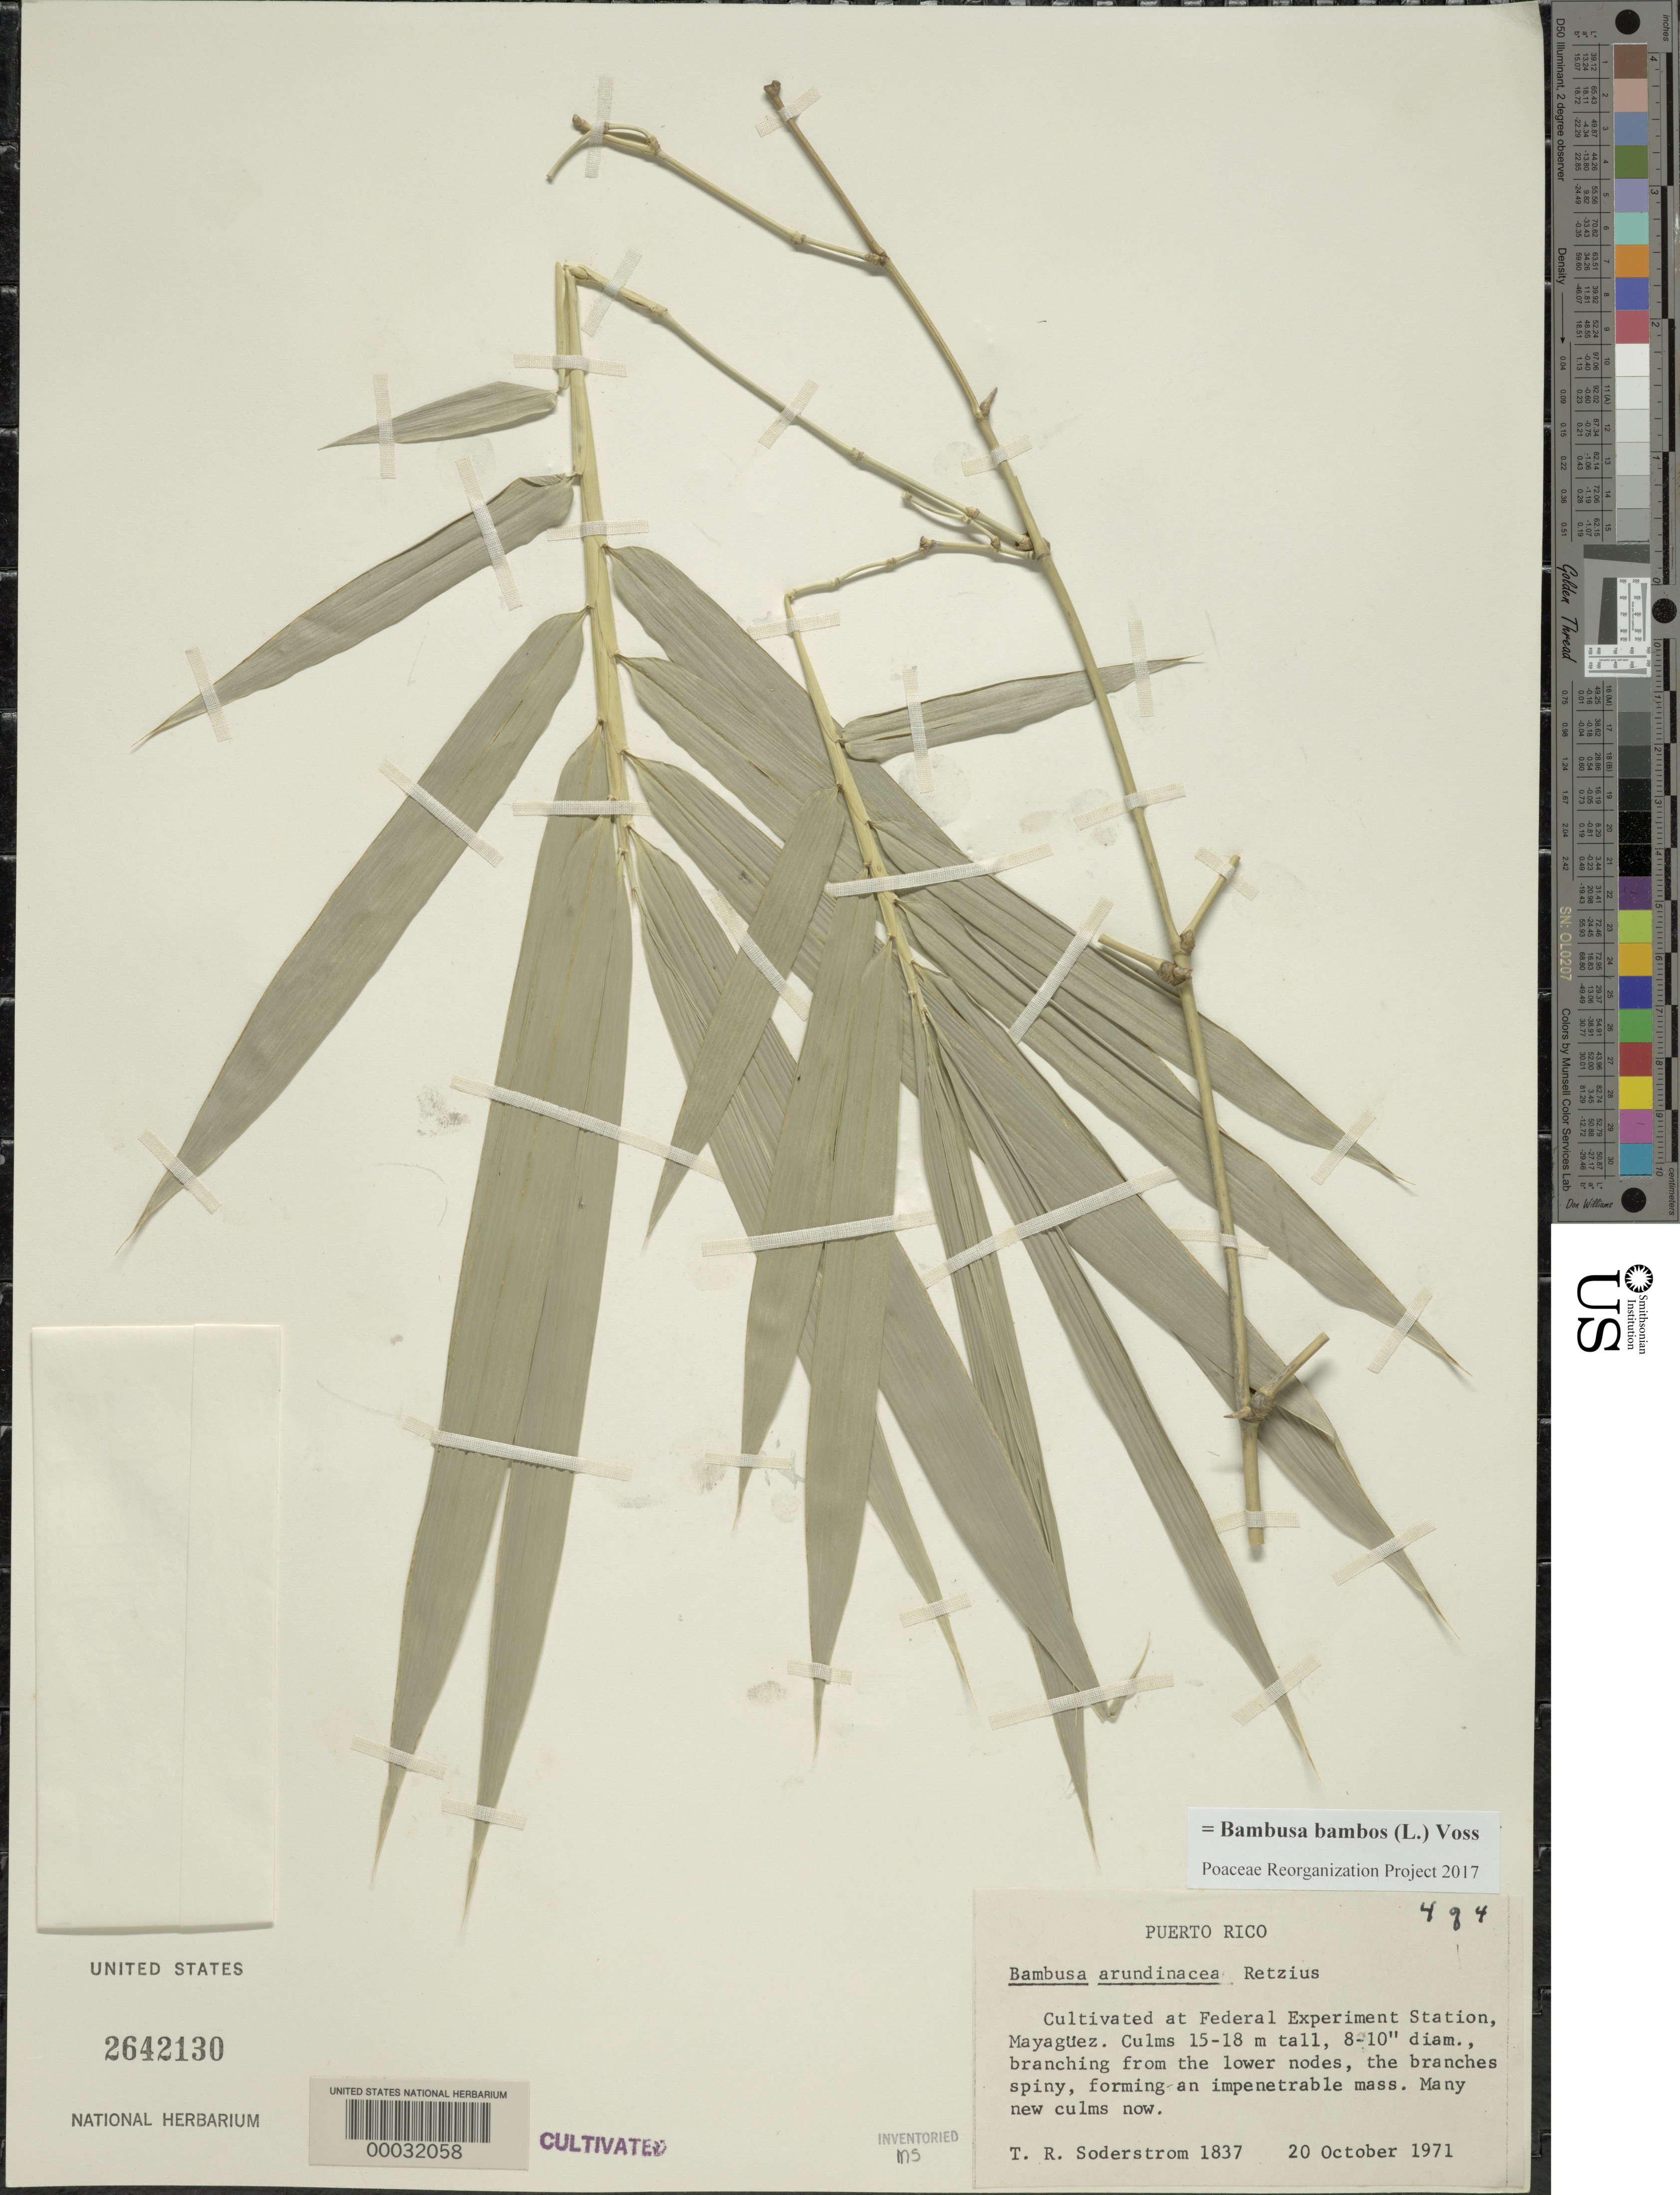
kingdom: Plantae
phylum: Tracheophyta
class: Liliopsida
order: Poales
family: Poaceae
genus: Bambusa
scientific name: Bambusa bambos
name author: (L.) Voss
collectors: T. R. Soderstrom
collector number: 1837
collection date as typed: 20 Oct 1971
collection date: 1971-10-20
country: Puerto Rico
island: Greater Antilles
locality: Federal Experimental Station-Mayaguez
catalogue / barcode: US 2642130